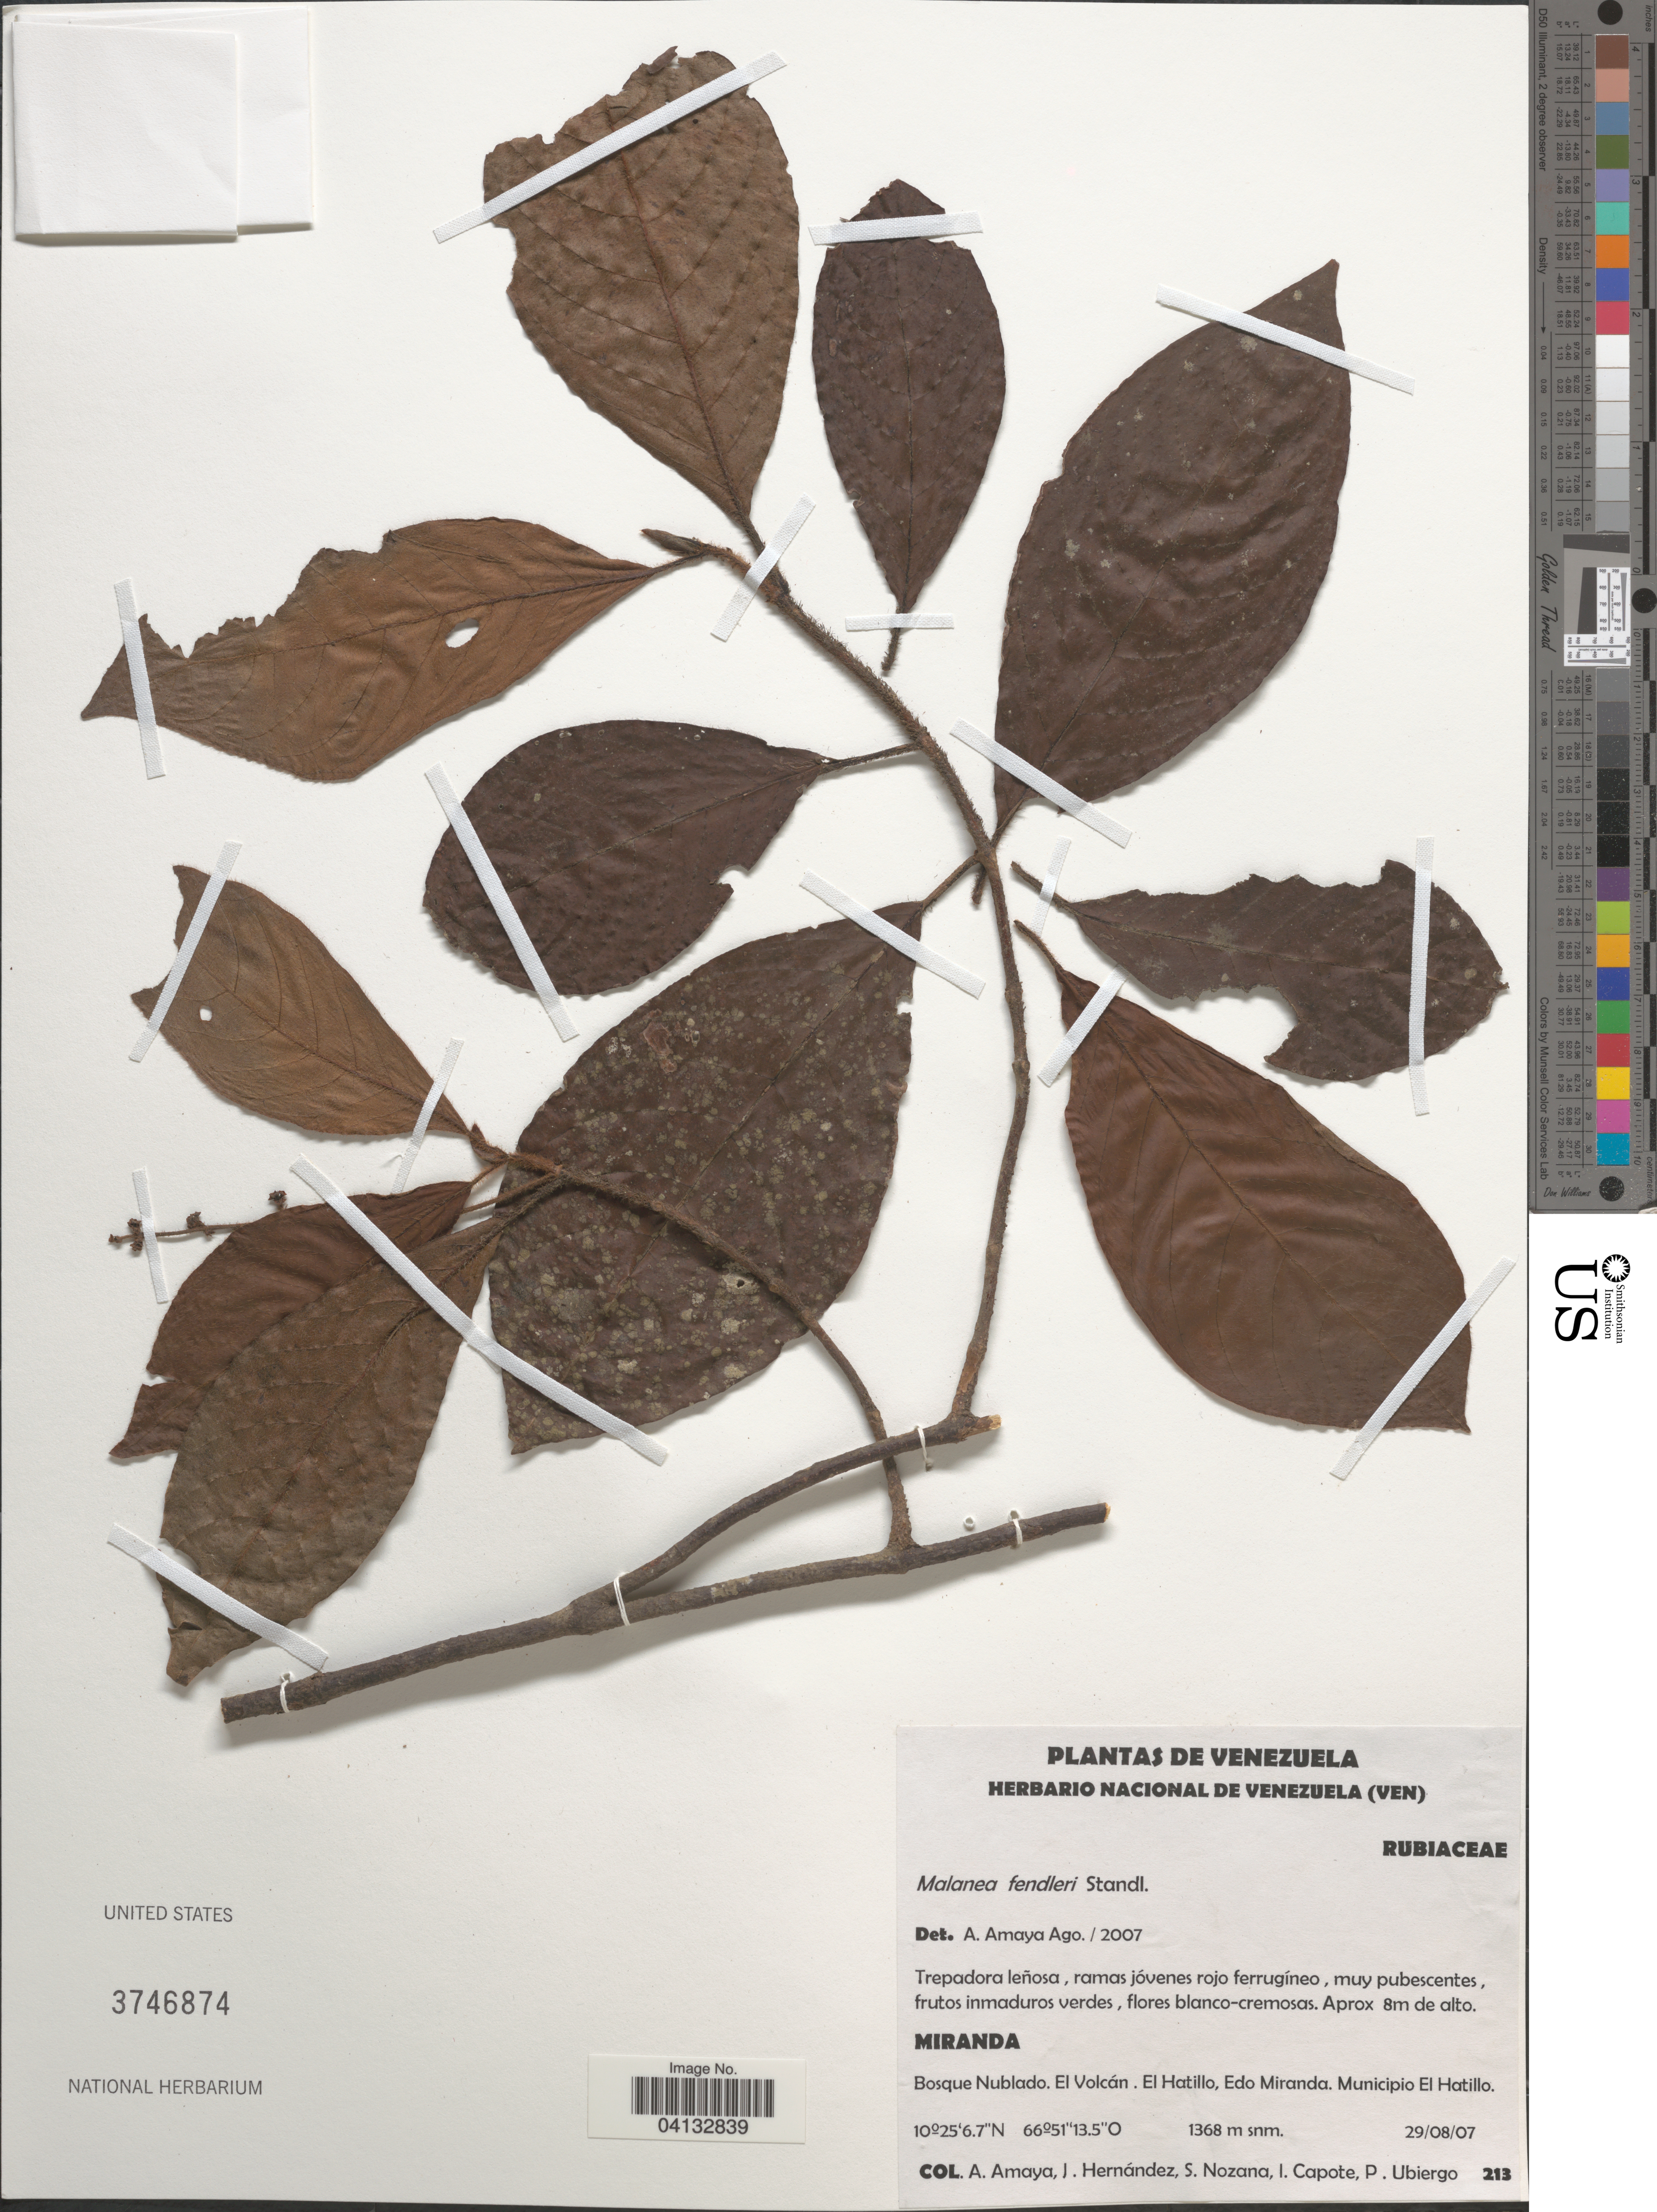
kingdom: Plantae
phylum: Tracheophyta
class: Magnoliopsida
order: Gentianales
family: Rubiaceae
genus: Malanea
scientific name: Malanea fendleri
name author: Standl.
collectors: A. Amaya, J. Hernandez, S. Nozana, I. Capote & P. Ubiergo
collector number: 213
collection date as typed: Transcribed d/m/y: 29/8/7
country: Venezuela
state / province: Miranda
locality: Bosque Nublado. El Volcán. El Hatillo. Municipio El Hatillo.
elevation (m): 1368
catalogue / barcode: US 3746874